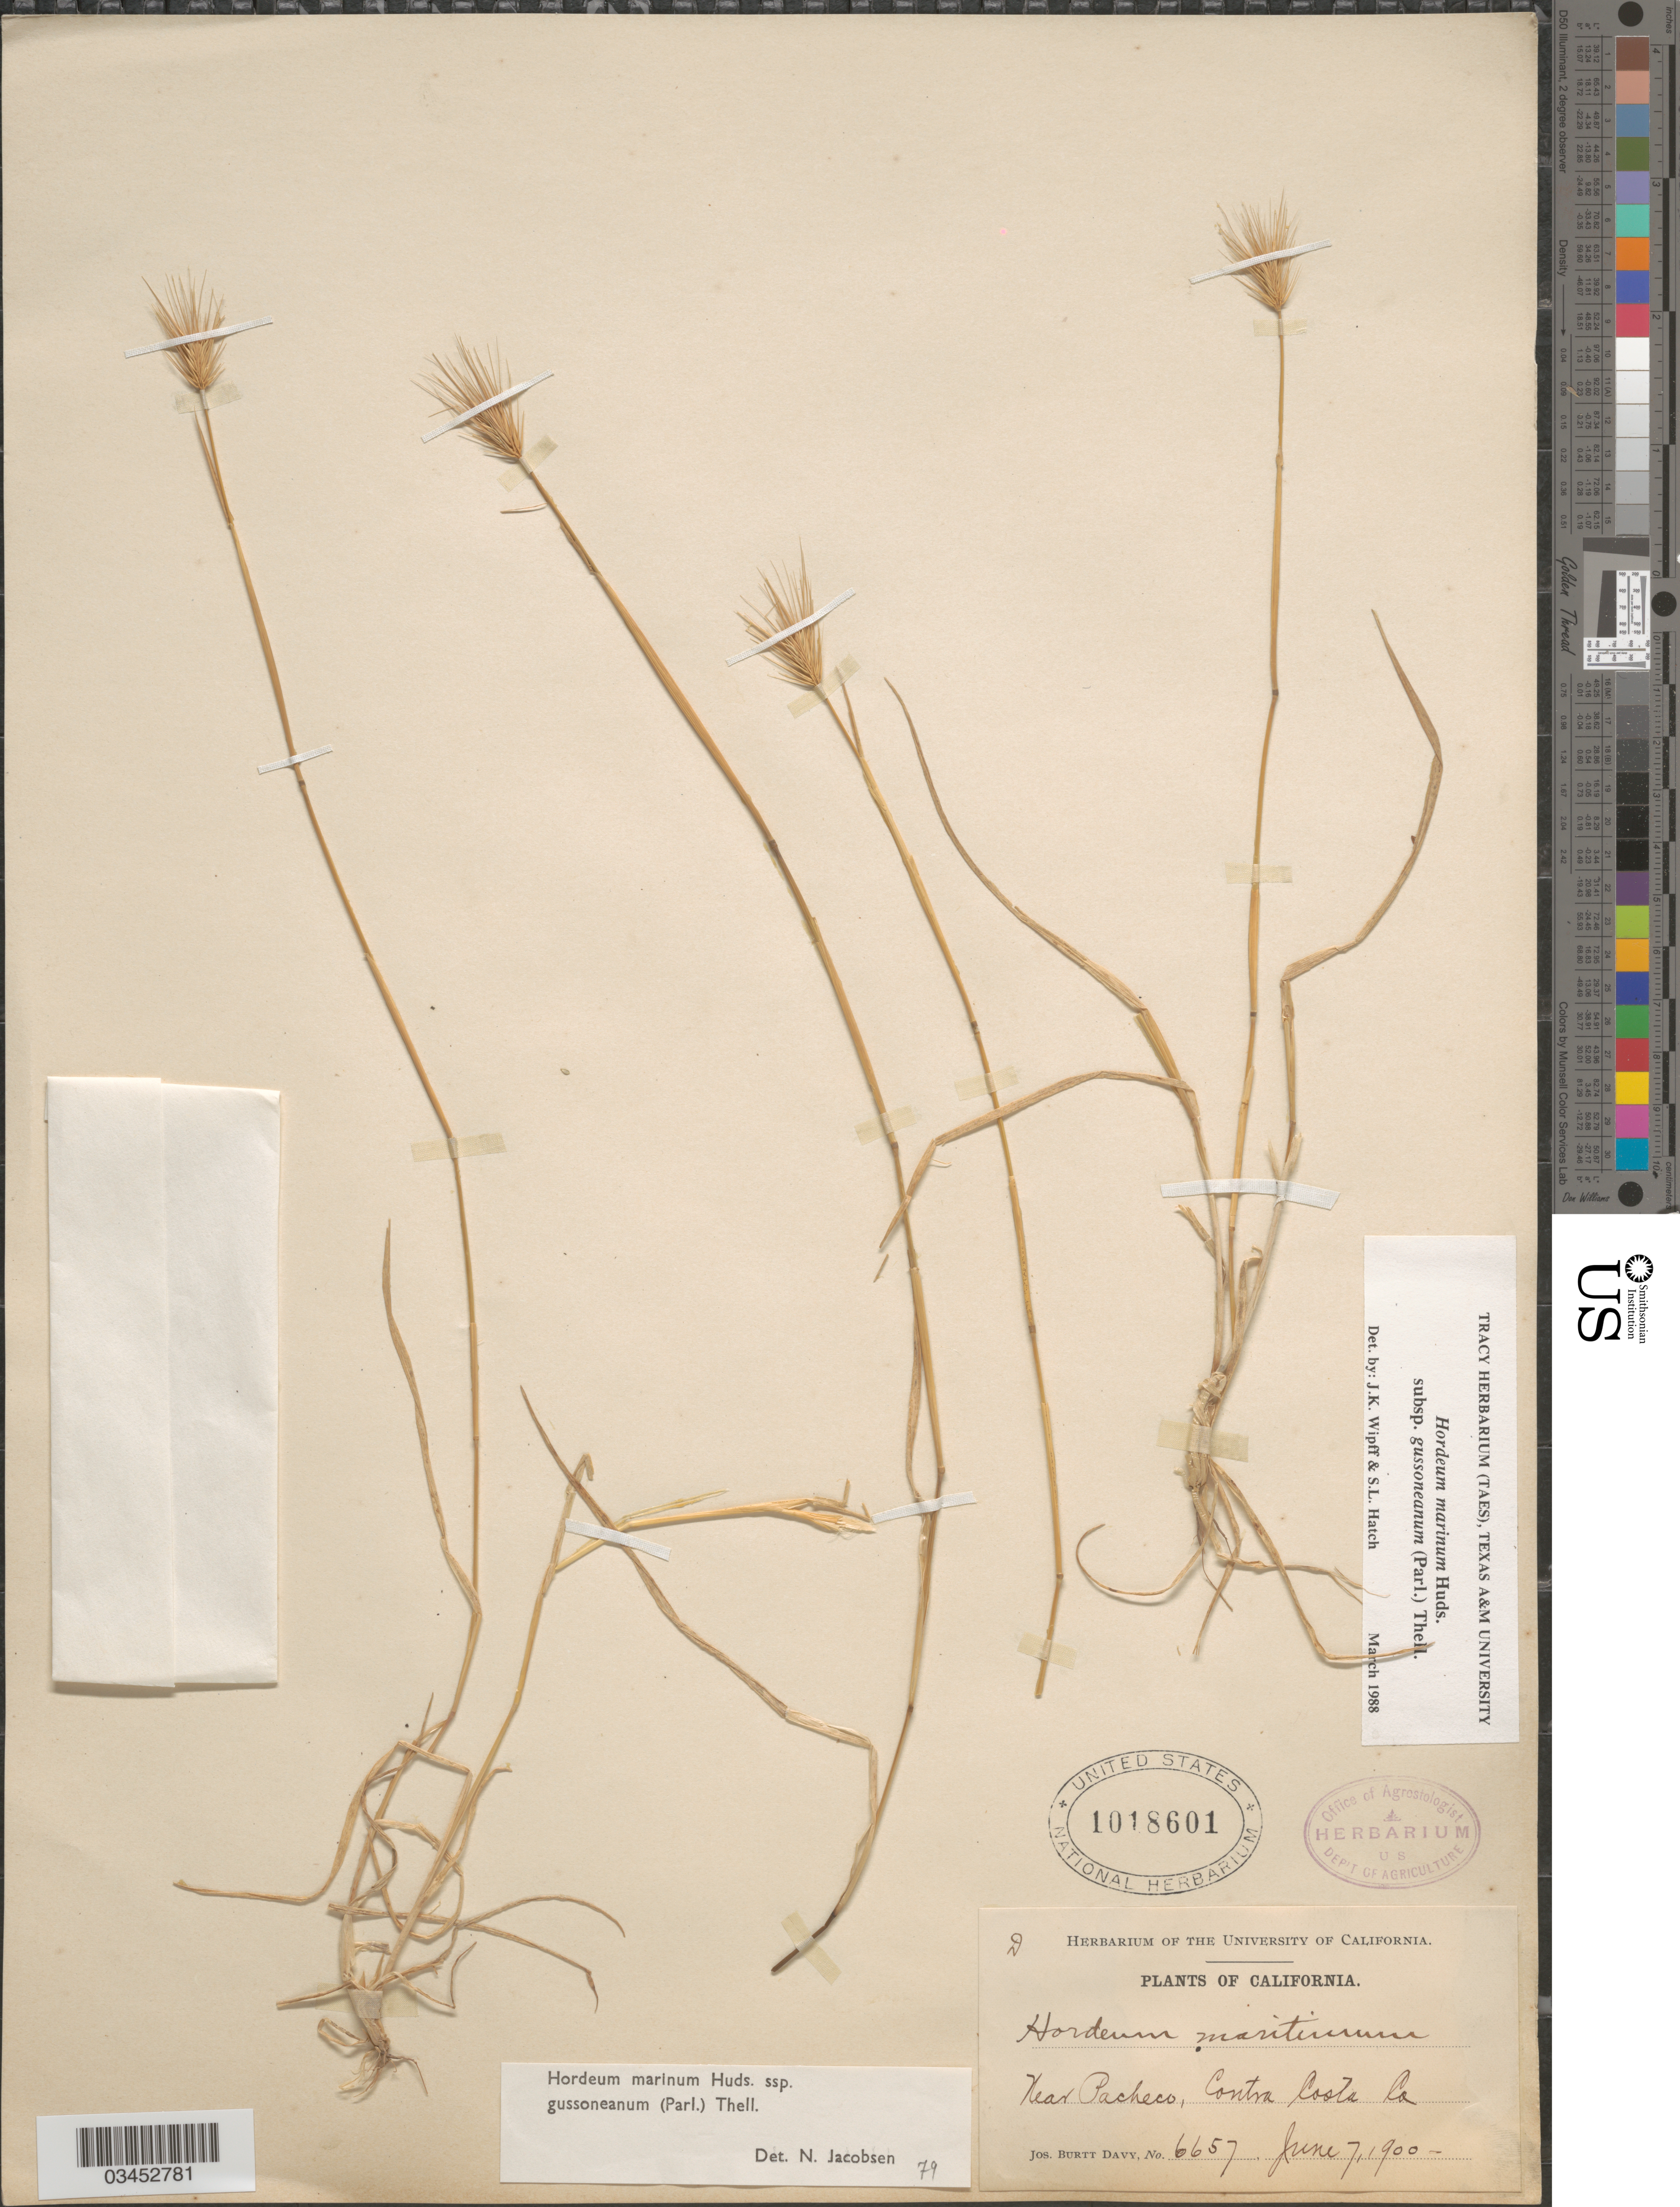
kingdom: Plantae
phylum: Tracheophyta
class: Liliopsida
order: Poales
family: Poaceae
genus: Hordeum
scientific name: Hordeum marinum subsp. gussoneanum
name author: (Parl.) Thell.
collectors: J. Burtt Davy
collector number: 6657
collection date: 1900-06-07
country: United States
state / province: California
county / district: Contra Costa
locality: Near Pacheco, Contra Costa Co.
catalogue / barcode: US 1018601